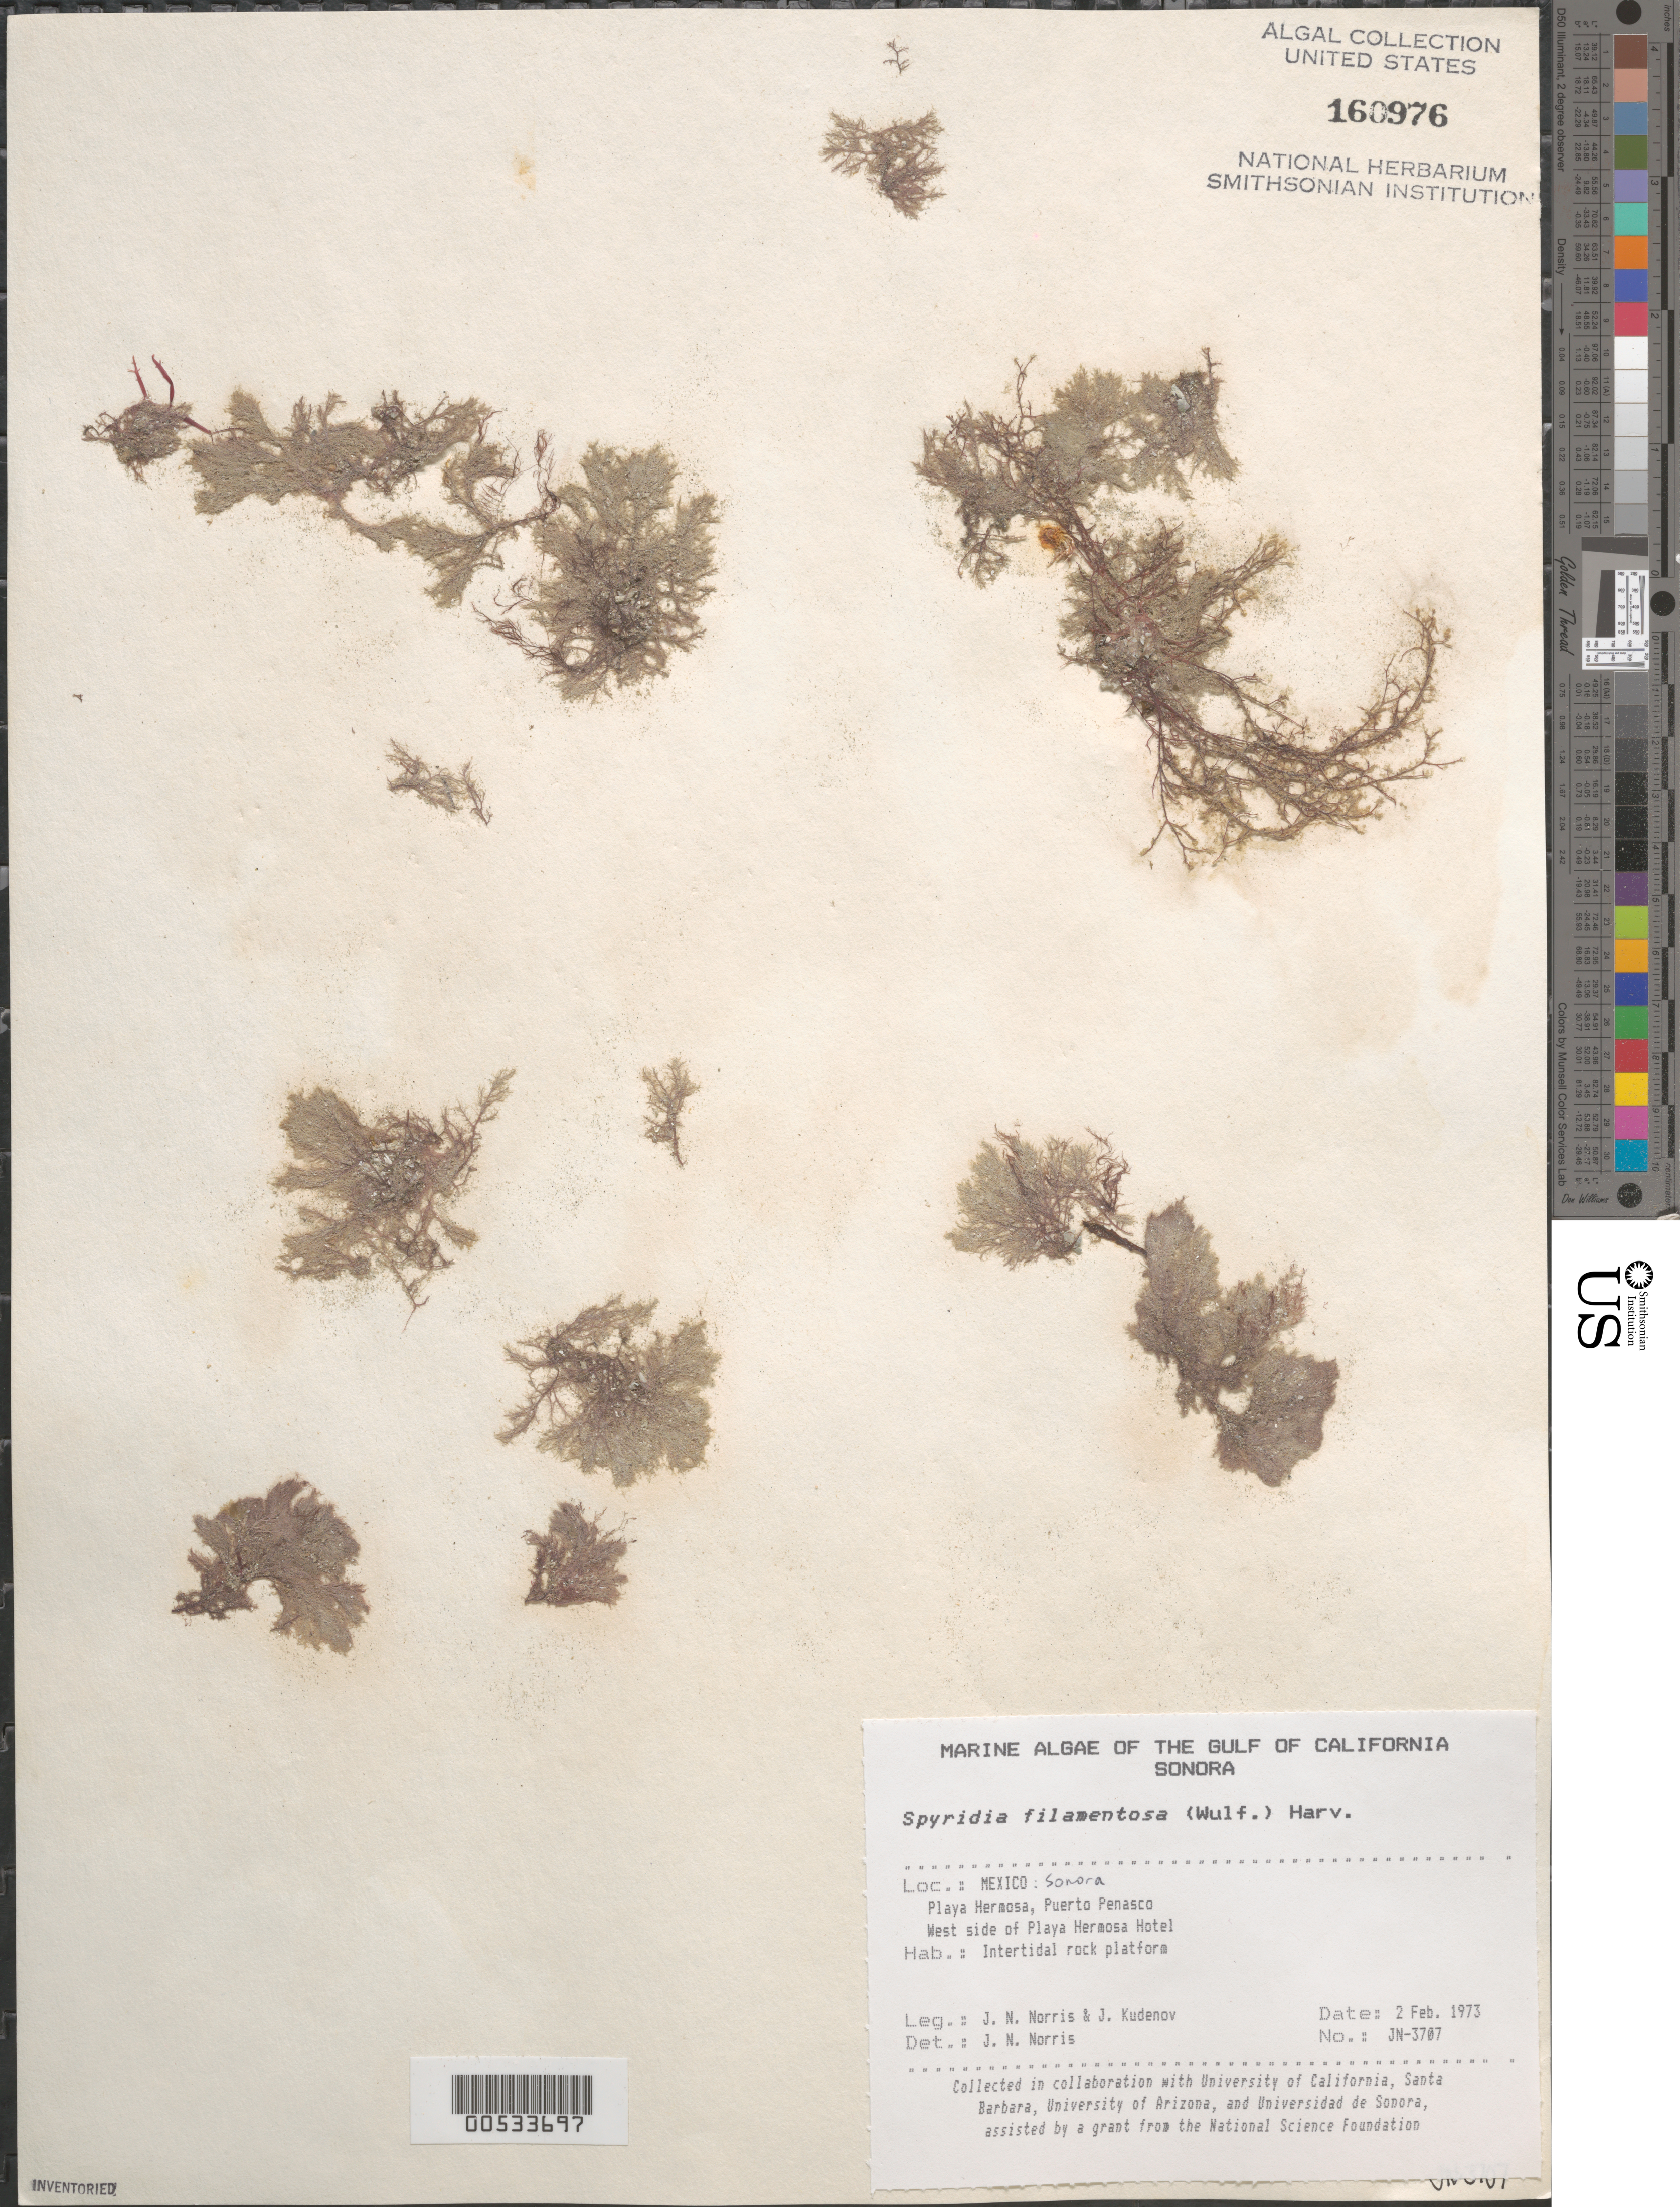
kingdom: Plantae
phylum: Rhodophyta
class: Florideophyceae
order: Ceramiales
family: Spyridiaceae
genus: Spyridia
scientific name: Spyridia filamentosa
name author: (Wulfen) Harv.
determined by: Norris, James N.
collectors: J. N. Norris & J. Kudenov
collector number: JN-3707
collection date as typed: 02 Feb 1973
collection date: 1973-02-02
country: Mexico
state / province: Sonora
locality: Playa Hermosa, Puerto Penasco, Playa Hermosa Hotel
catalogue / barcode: US 160976